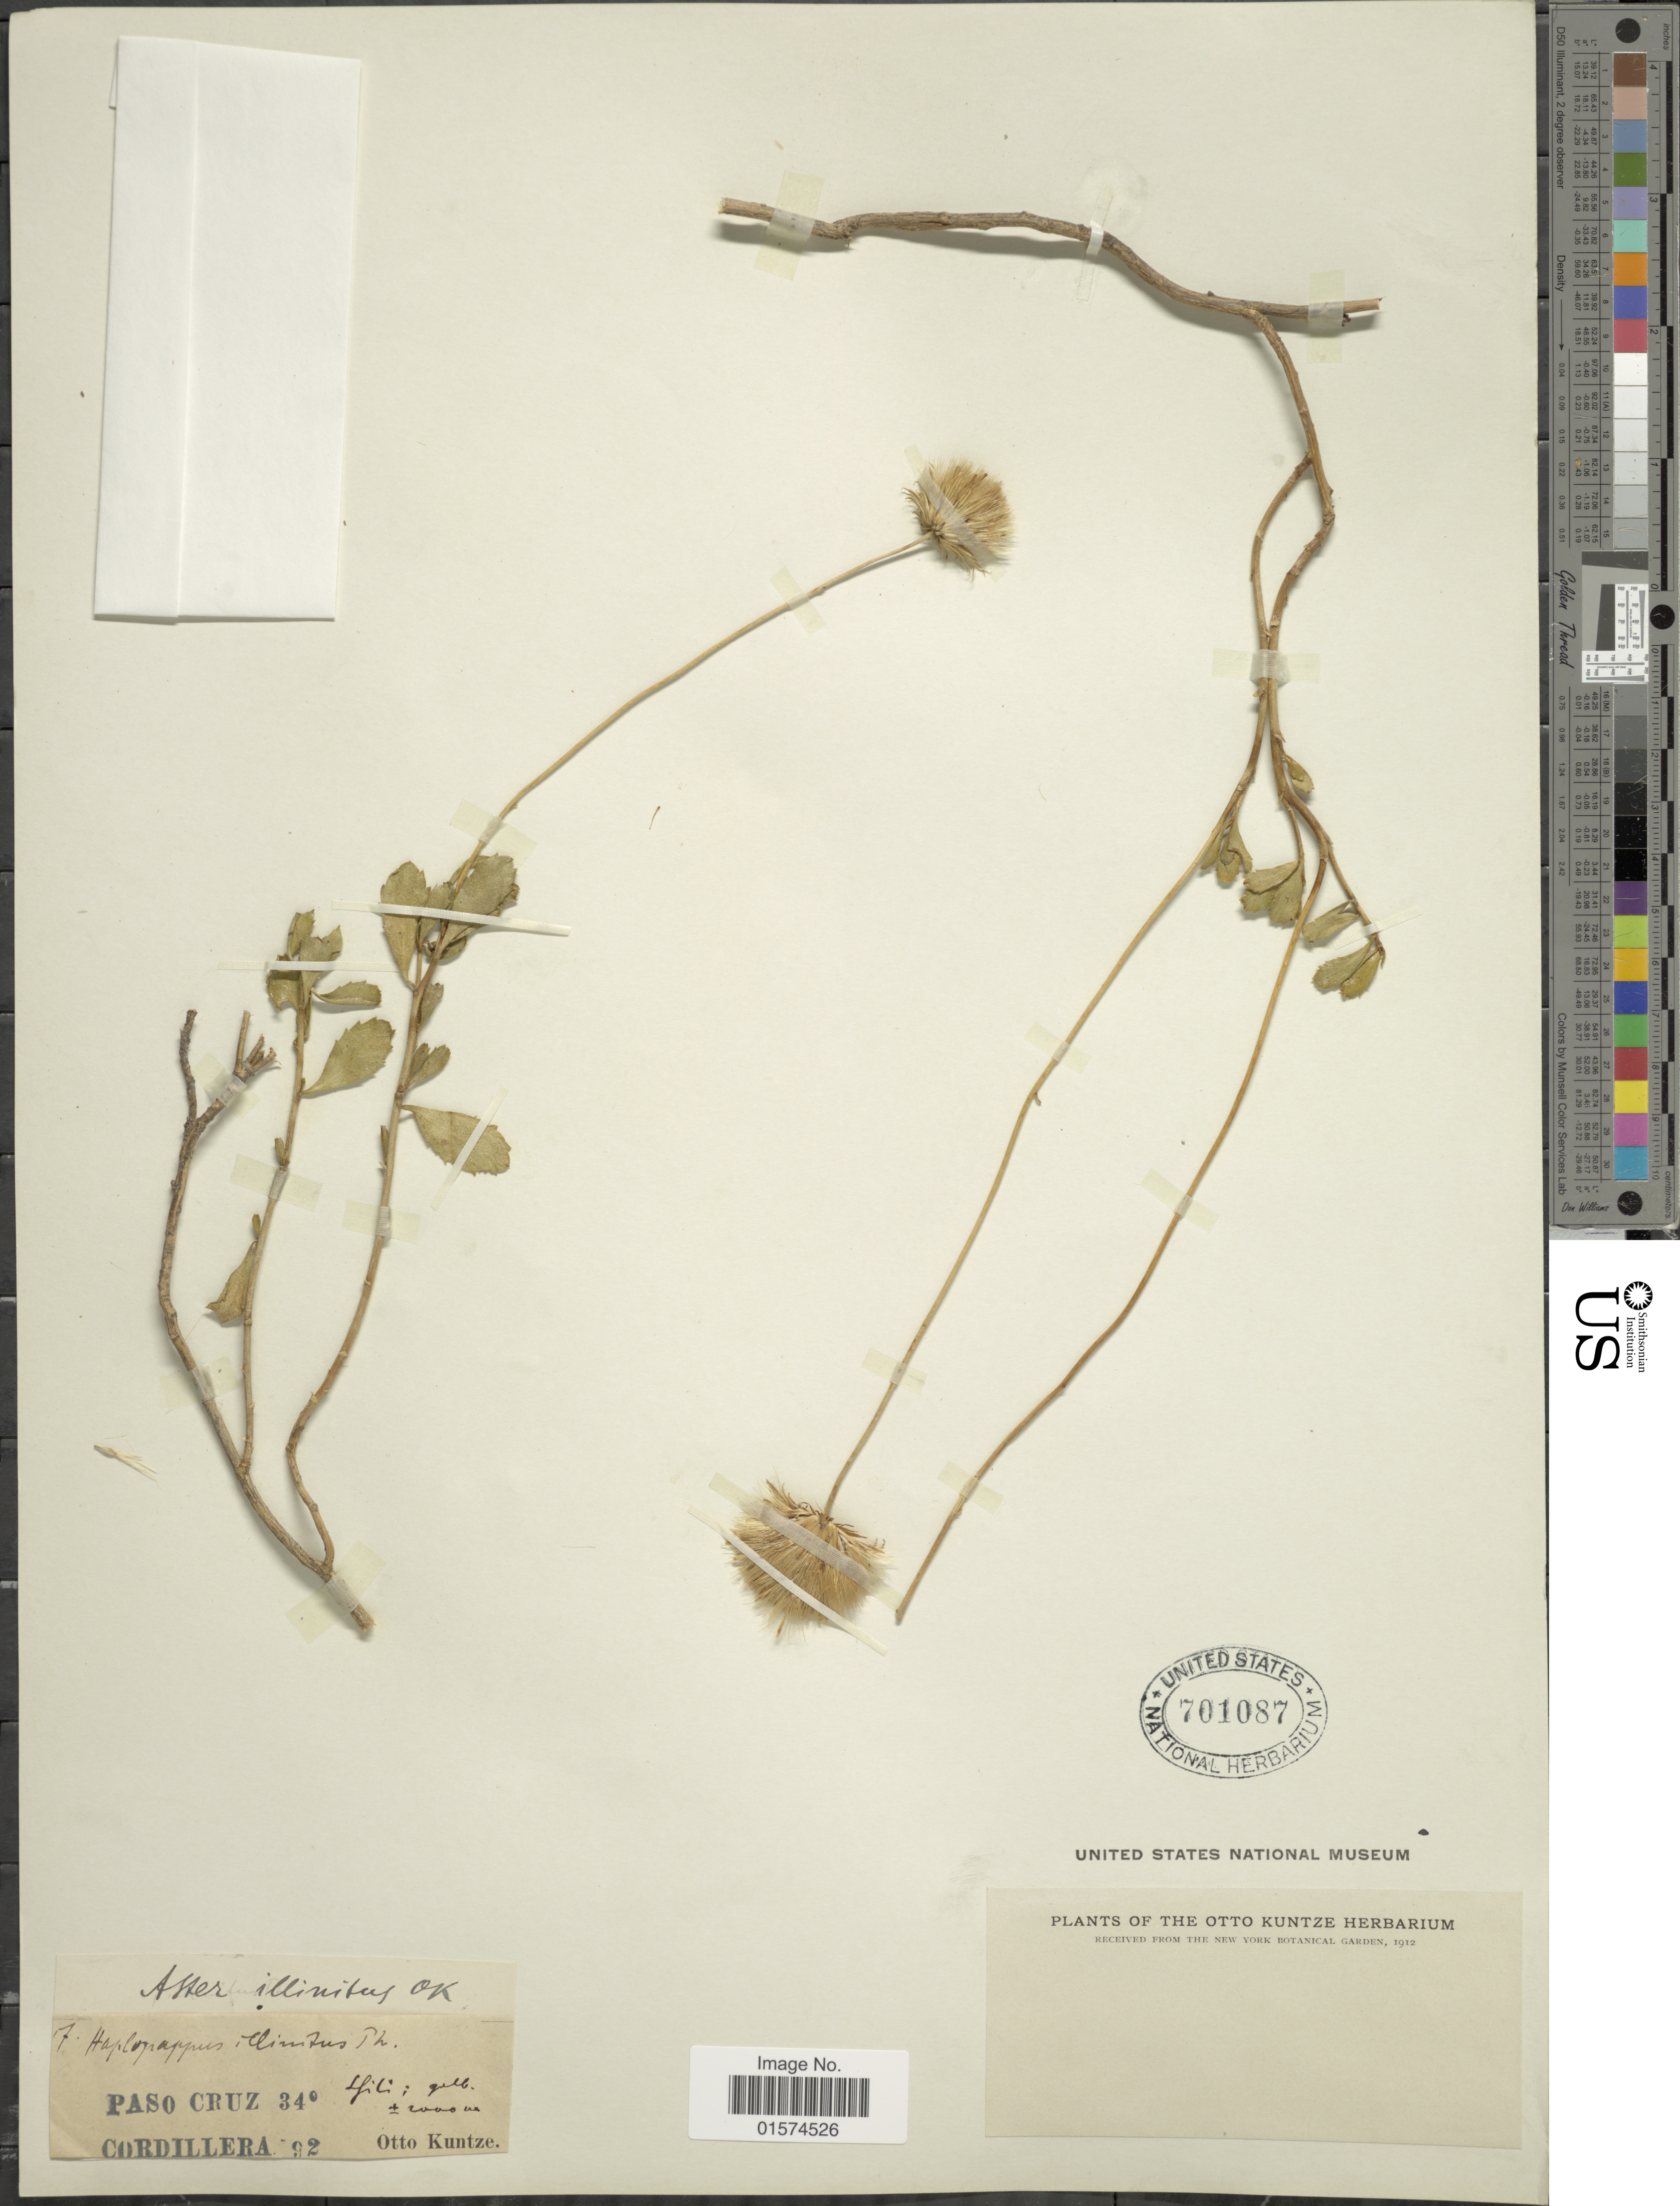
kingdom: Plantae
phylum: Tracheophyta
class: Magnoliopsida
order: Asterales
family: Asteraceae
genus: Haplopappus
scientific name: Haplopappus illinitus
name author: Phil.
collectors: C.E.O. Kuntze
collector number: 92?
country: Chile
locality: Paso Cruz, Cordillera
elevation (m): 1000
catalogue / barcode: US 701087